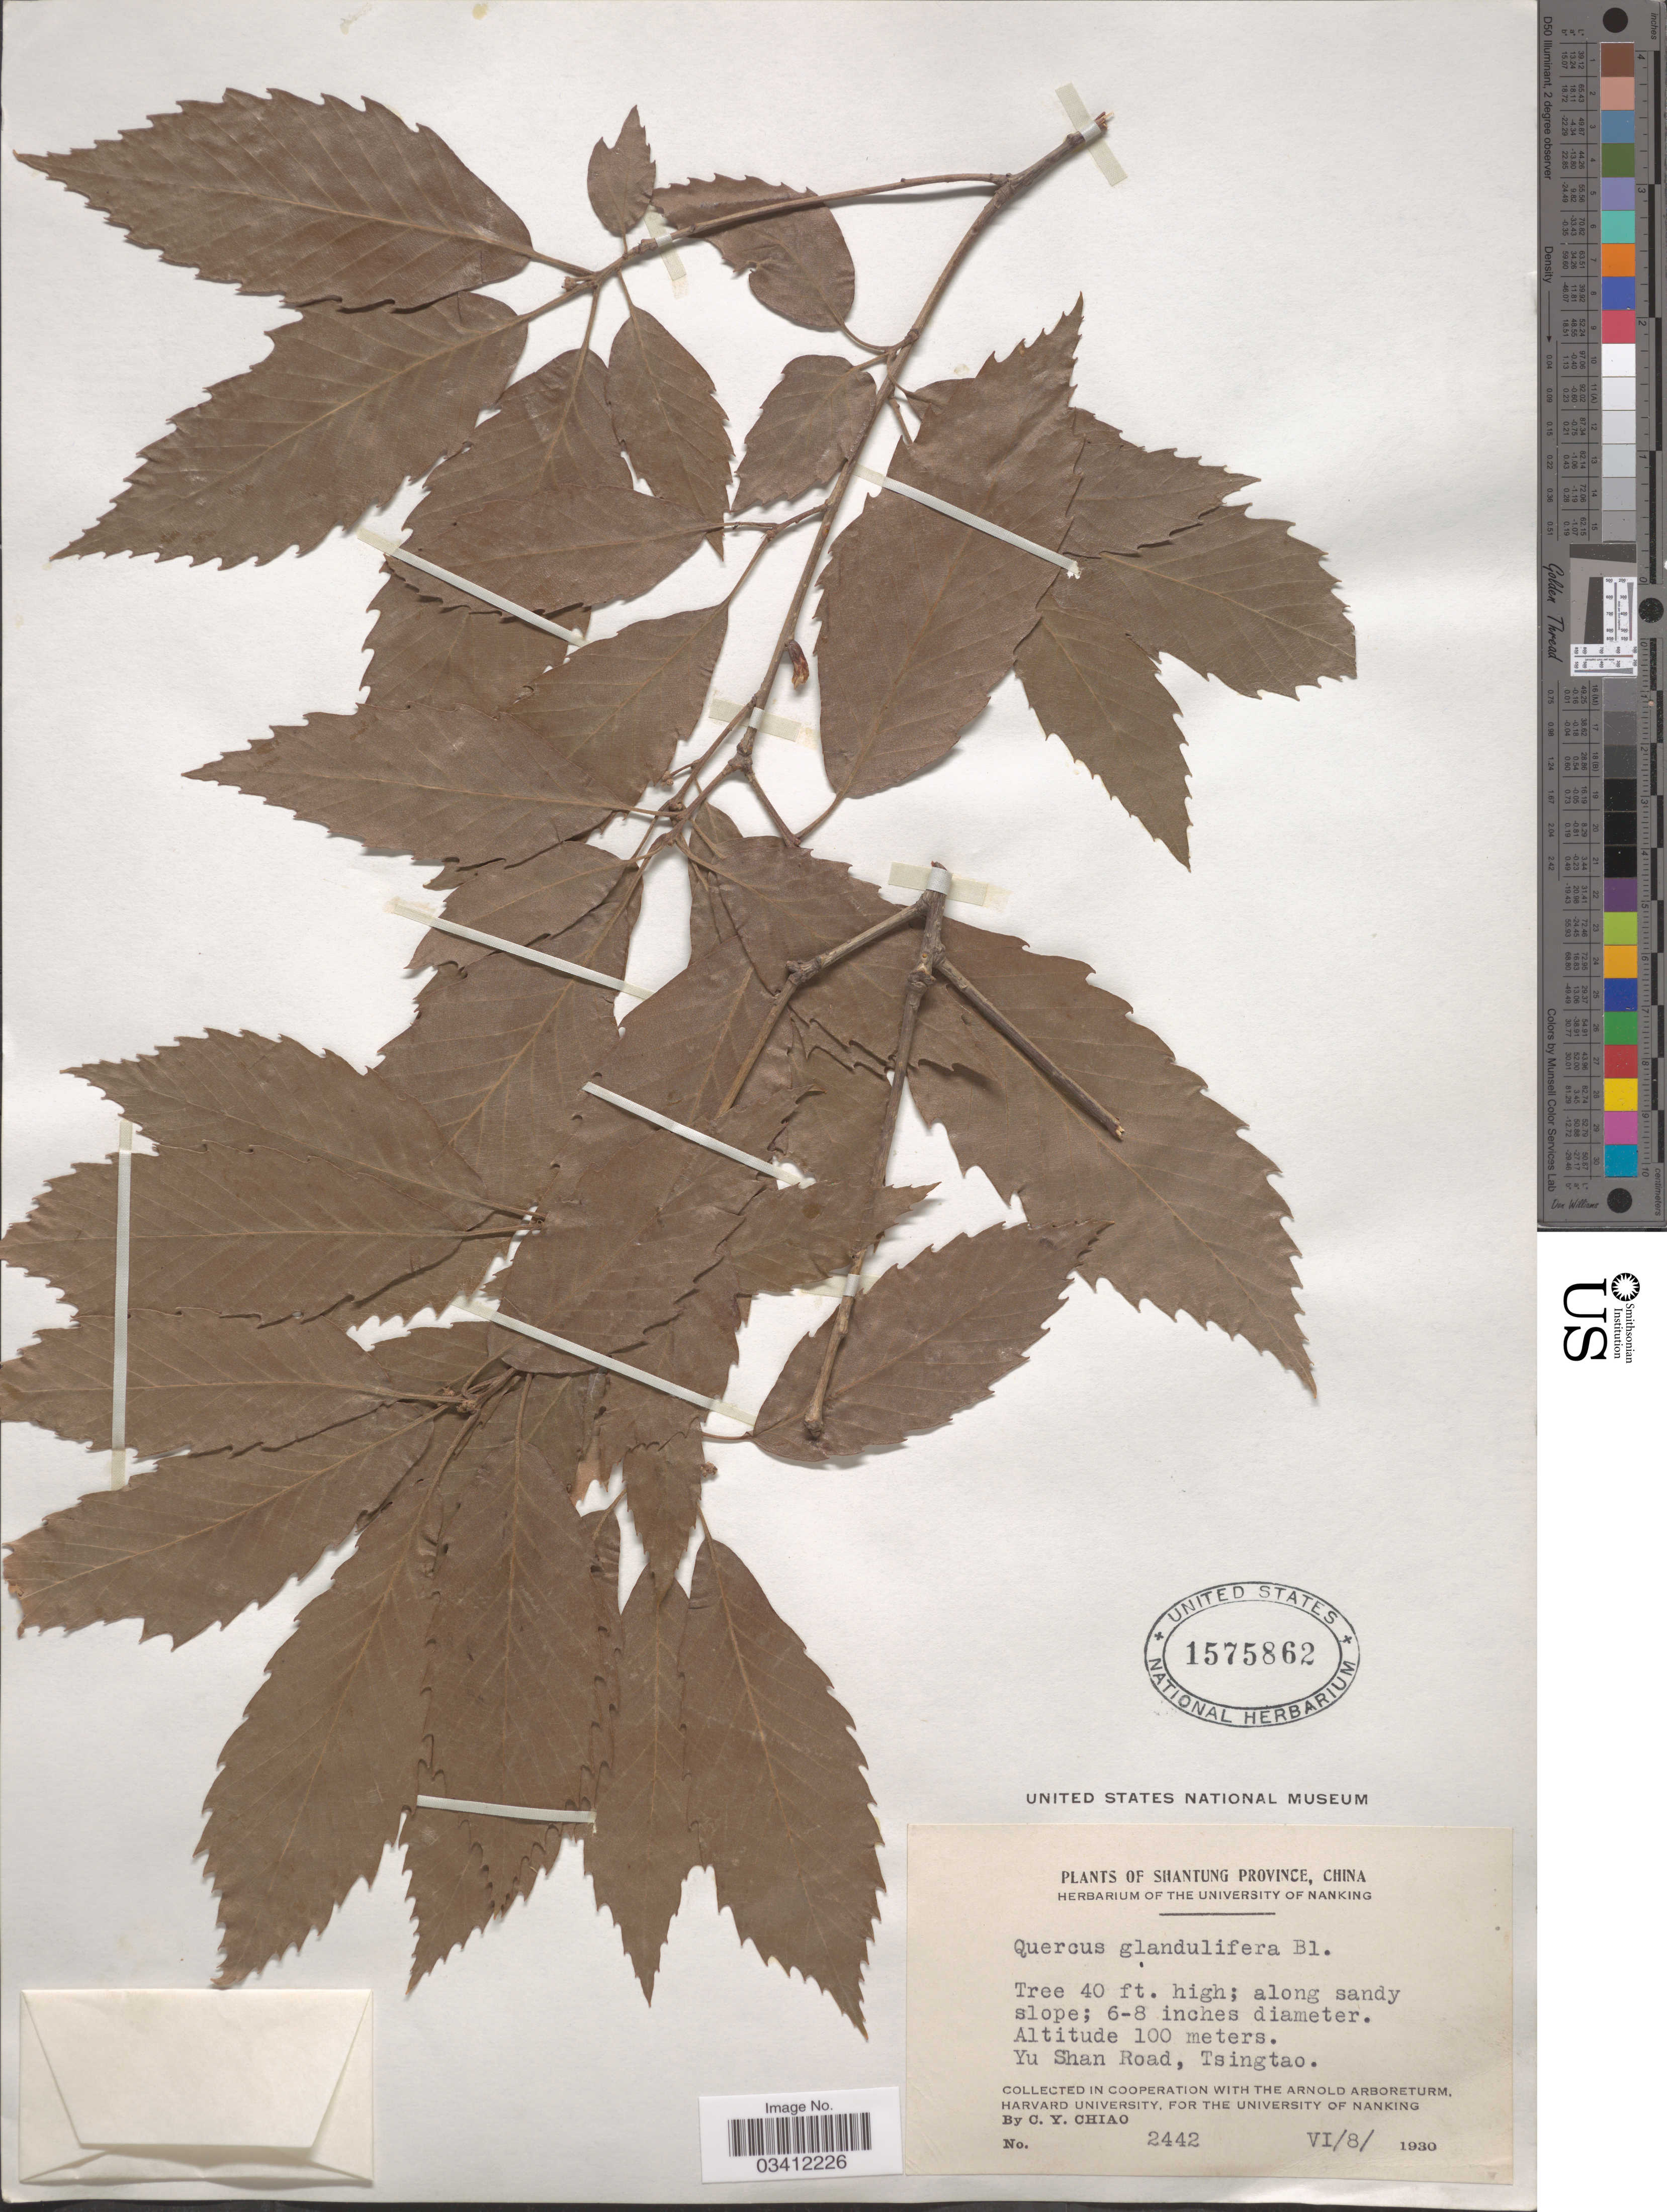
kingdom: Plantae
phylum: Tracheophyta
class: Magnoliopsida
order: Fagales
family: Fagaceae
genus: Quercus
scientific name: Quercus serrata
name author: Thunb.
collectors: C. Y. Chiao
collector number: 2442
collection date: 1930-06-08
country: China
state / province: Shandong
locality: Shantung Province. Yu Shan Road, Tsingtao.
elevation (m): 100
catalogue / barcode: US 1575862